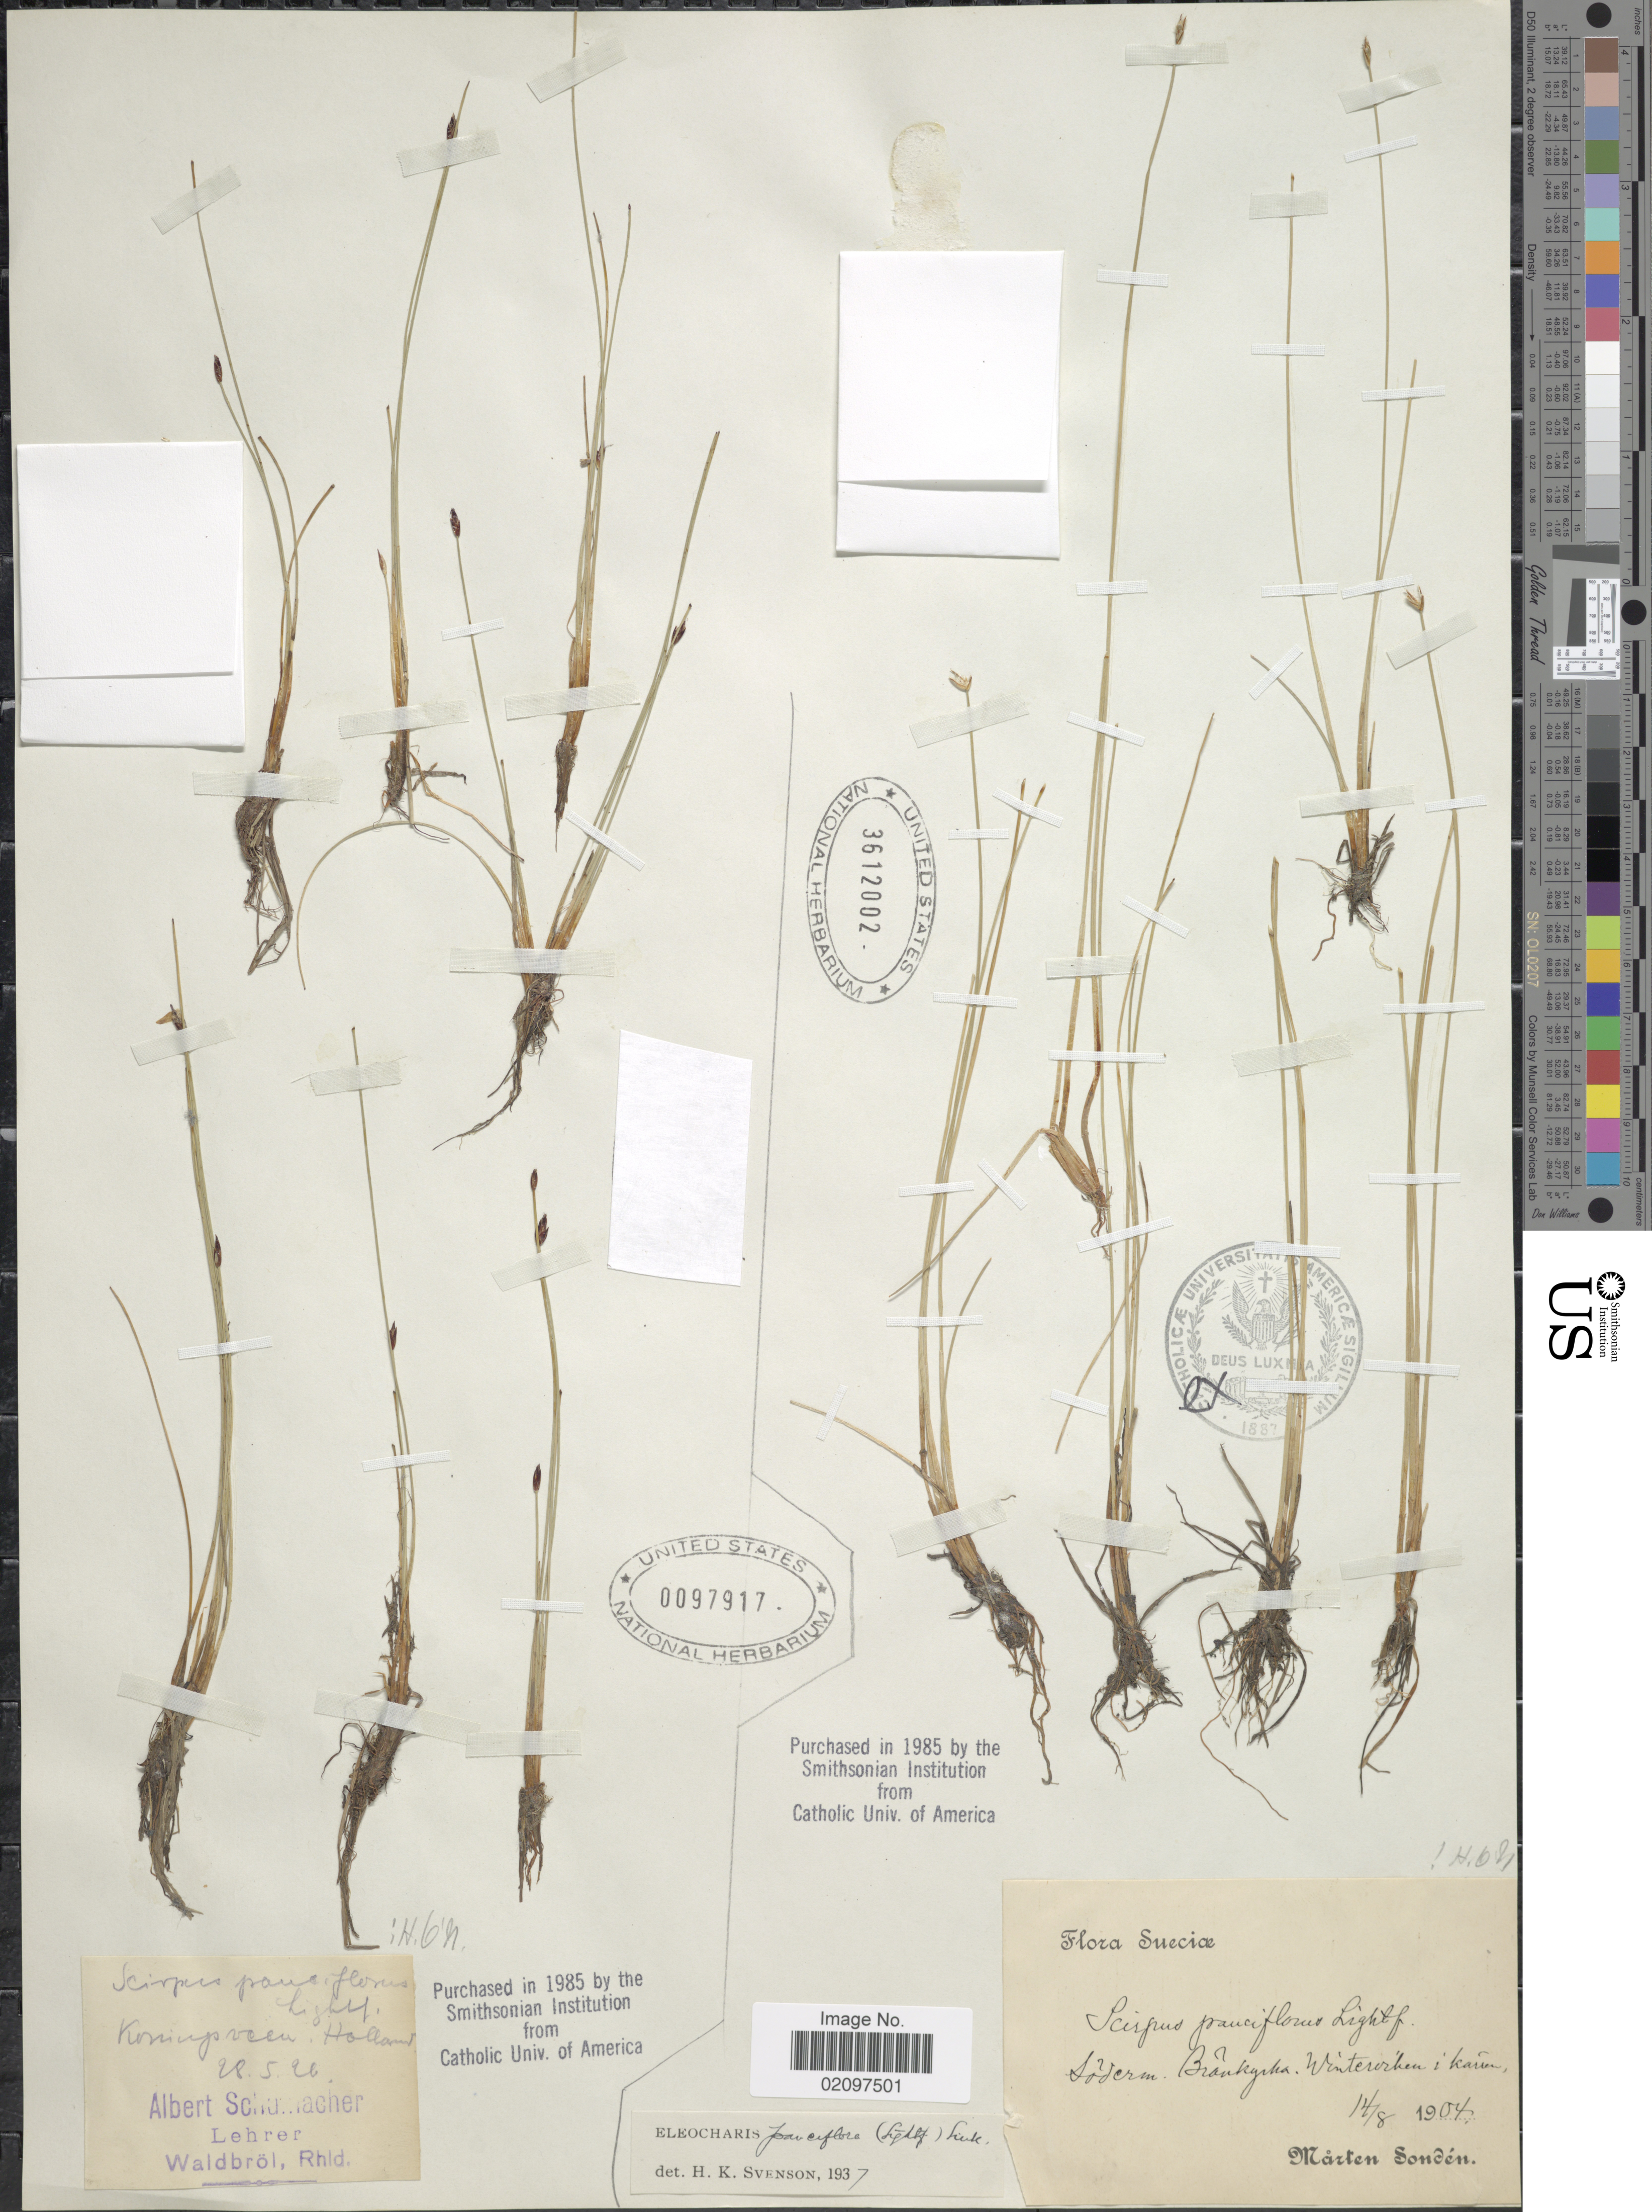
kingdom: Plantae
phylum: Tracheophyta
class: Liliopsida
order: Poales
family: Cyperaceae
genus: Eleocharis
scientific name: Eleocharis quinqueflora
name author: (Hartmann) O. Schwarz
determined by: Strong, Mark T., (BOT), Smithsonian Institution - National Museum of Natural History (UNITED STATES)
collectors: M. Sondén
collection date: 1904-08-14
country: Sweden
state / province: Sodermanland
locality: Söderm. Brankyrka, Winterviken i karren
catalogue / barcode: US 3612002-2